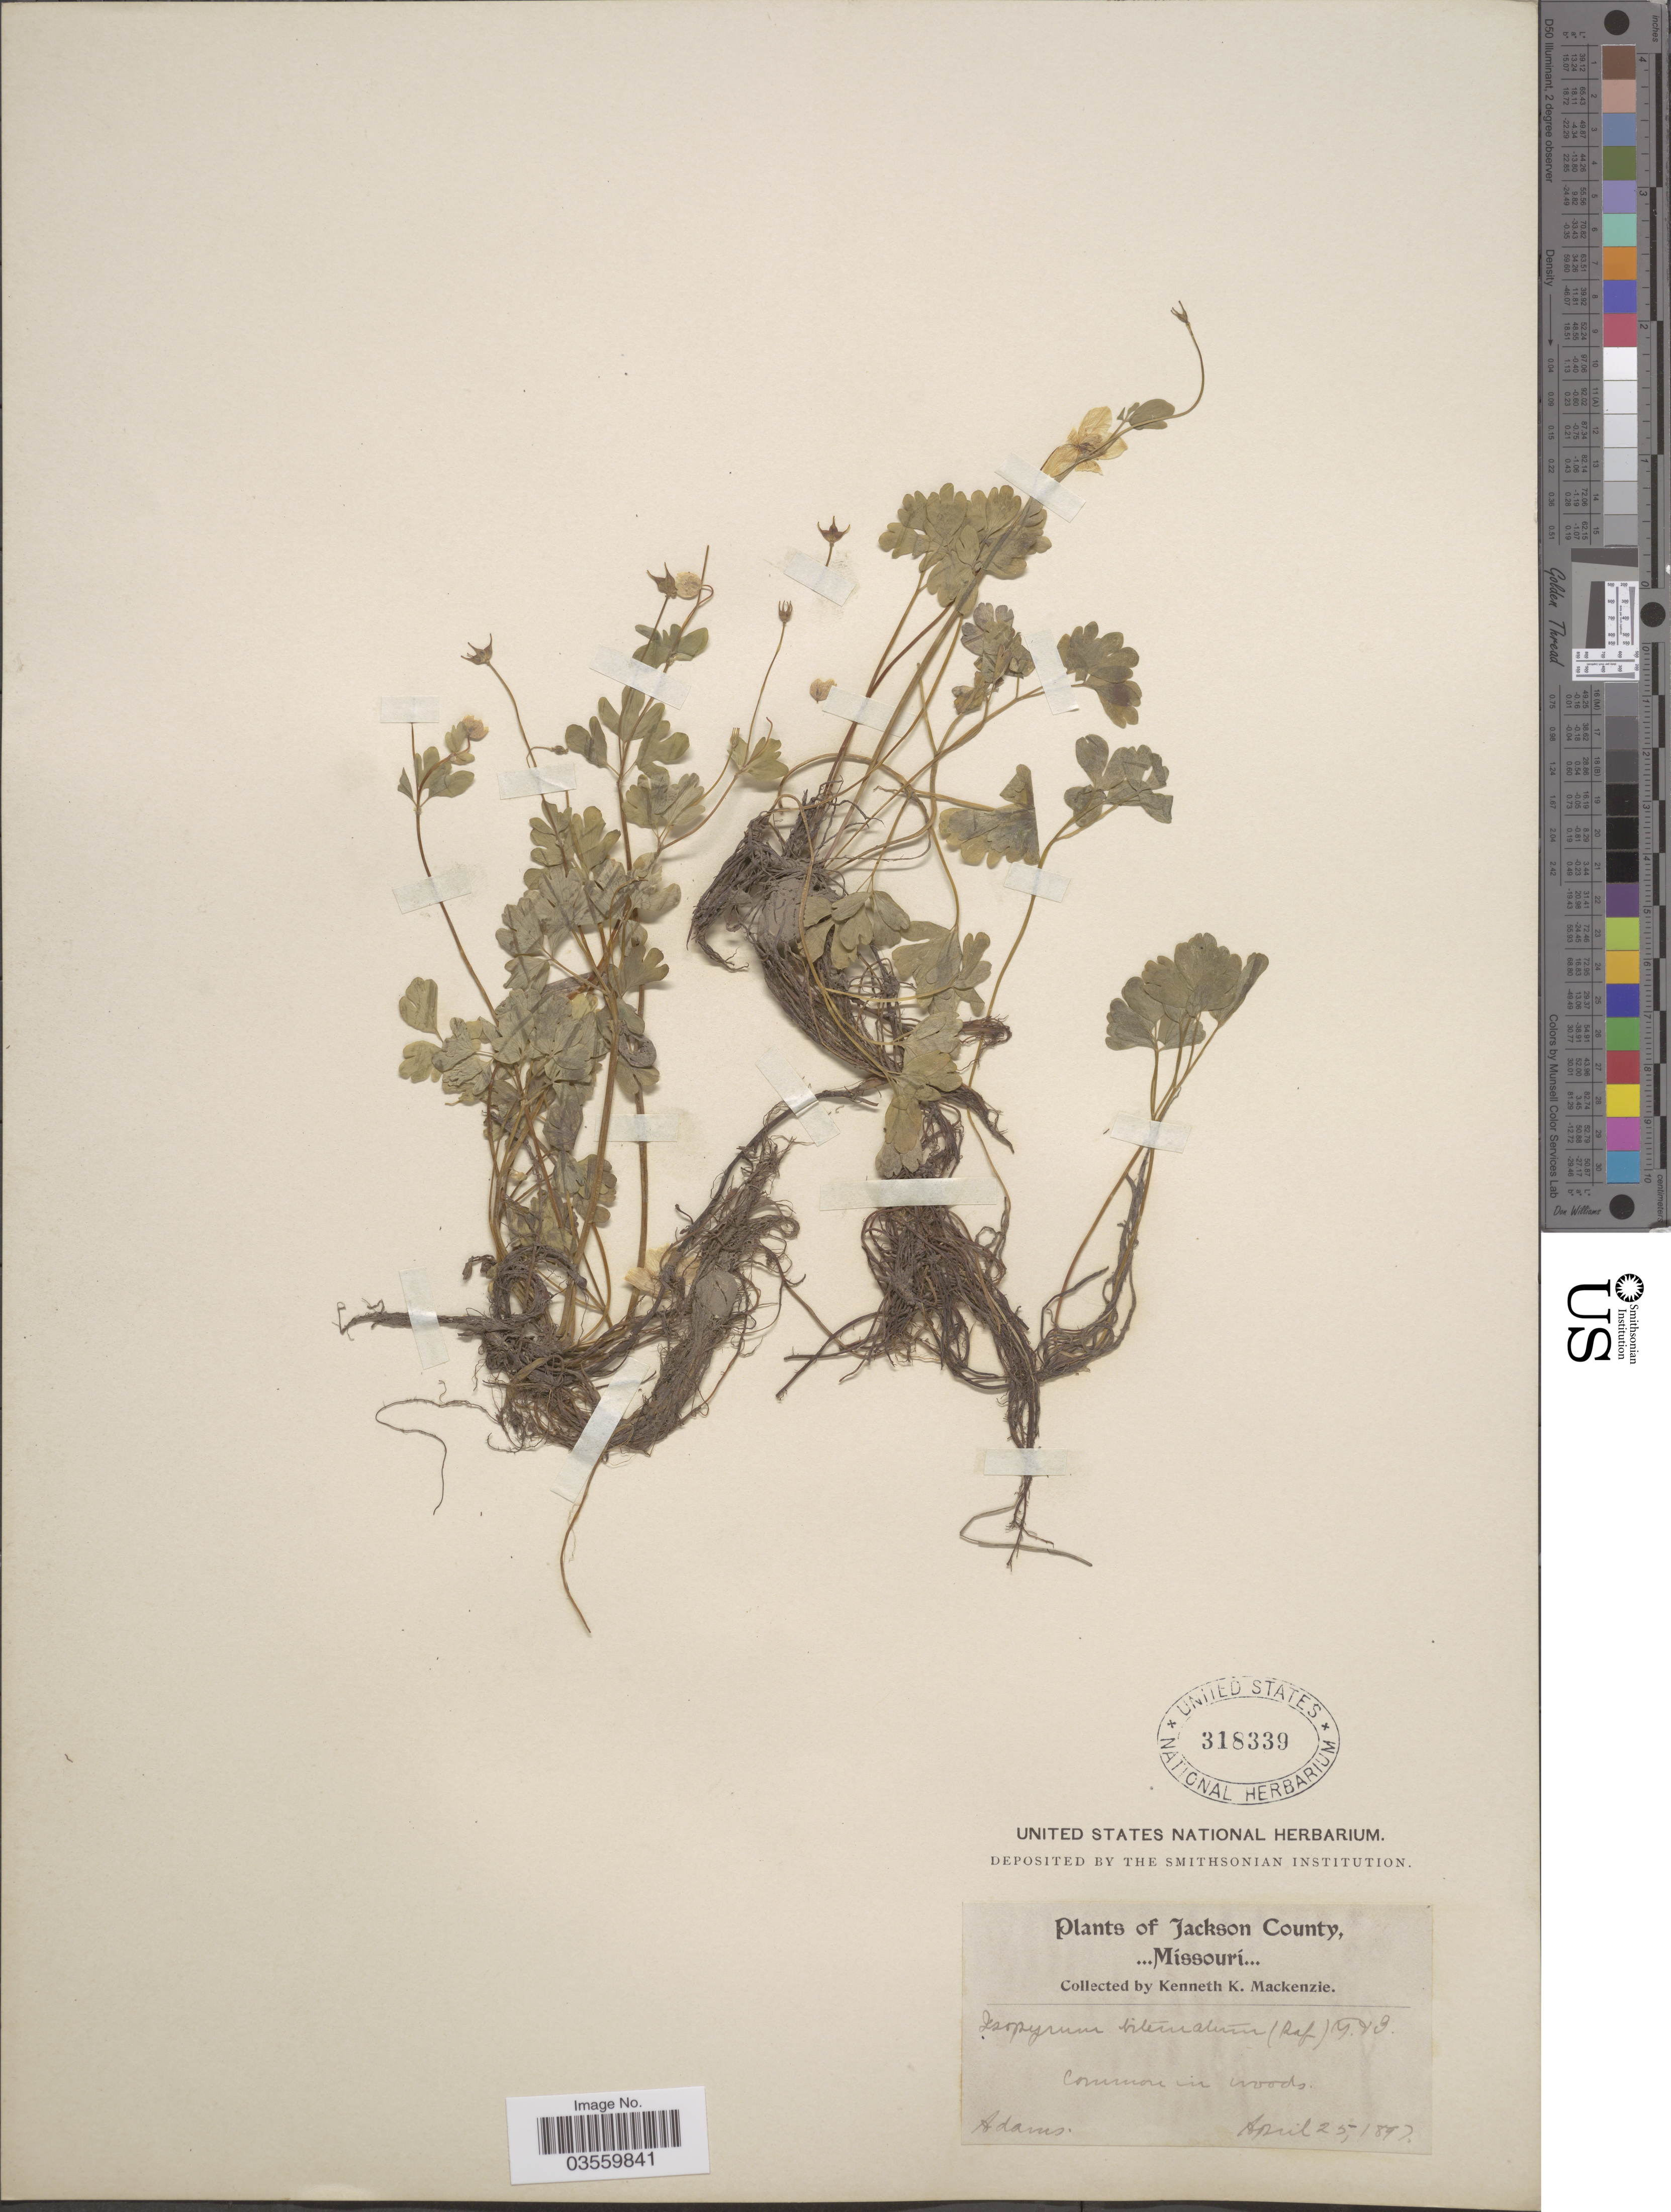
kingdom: Plantae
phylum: Tracheophyta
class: Magnoliopsida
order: Ranunculales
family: Ranunculaceae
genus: Enemion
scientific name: Enemion biternatum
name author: (Torr. & A. Gray) Raf.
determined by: Strong, Mark T., (BOT), Smithsonian Institution - National Museum of Natural History (UNITED STATES)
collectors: K. K. Mackenzie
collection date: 1897-04-25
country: United States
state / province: Missouri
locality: Jackson County. Adams.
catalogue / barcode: US 318339